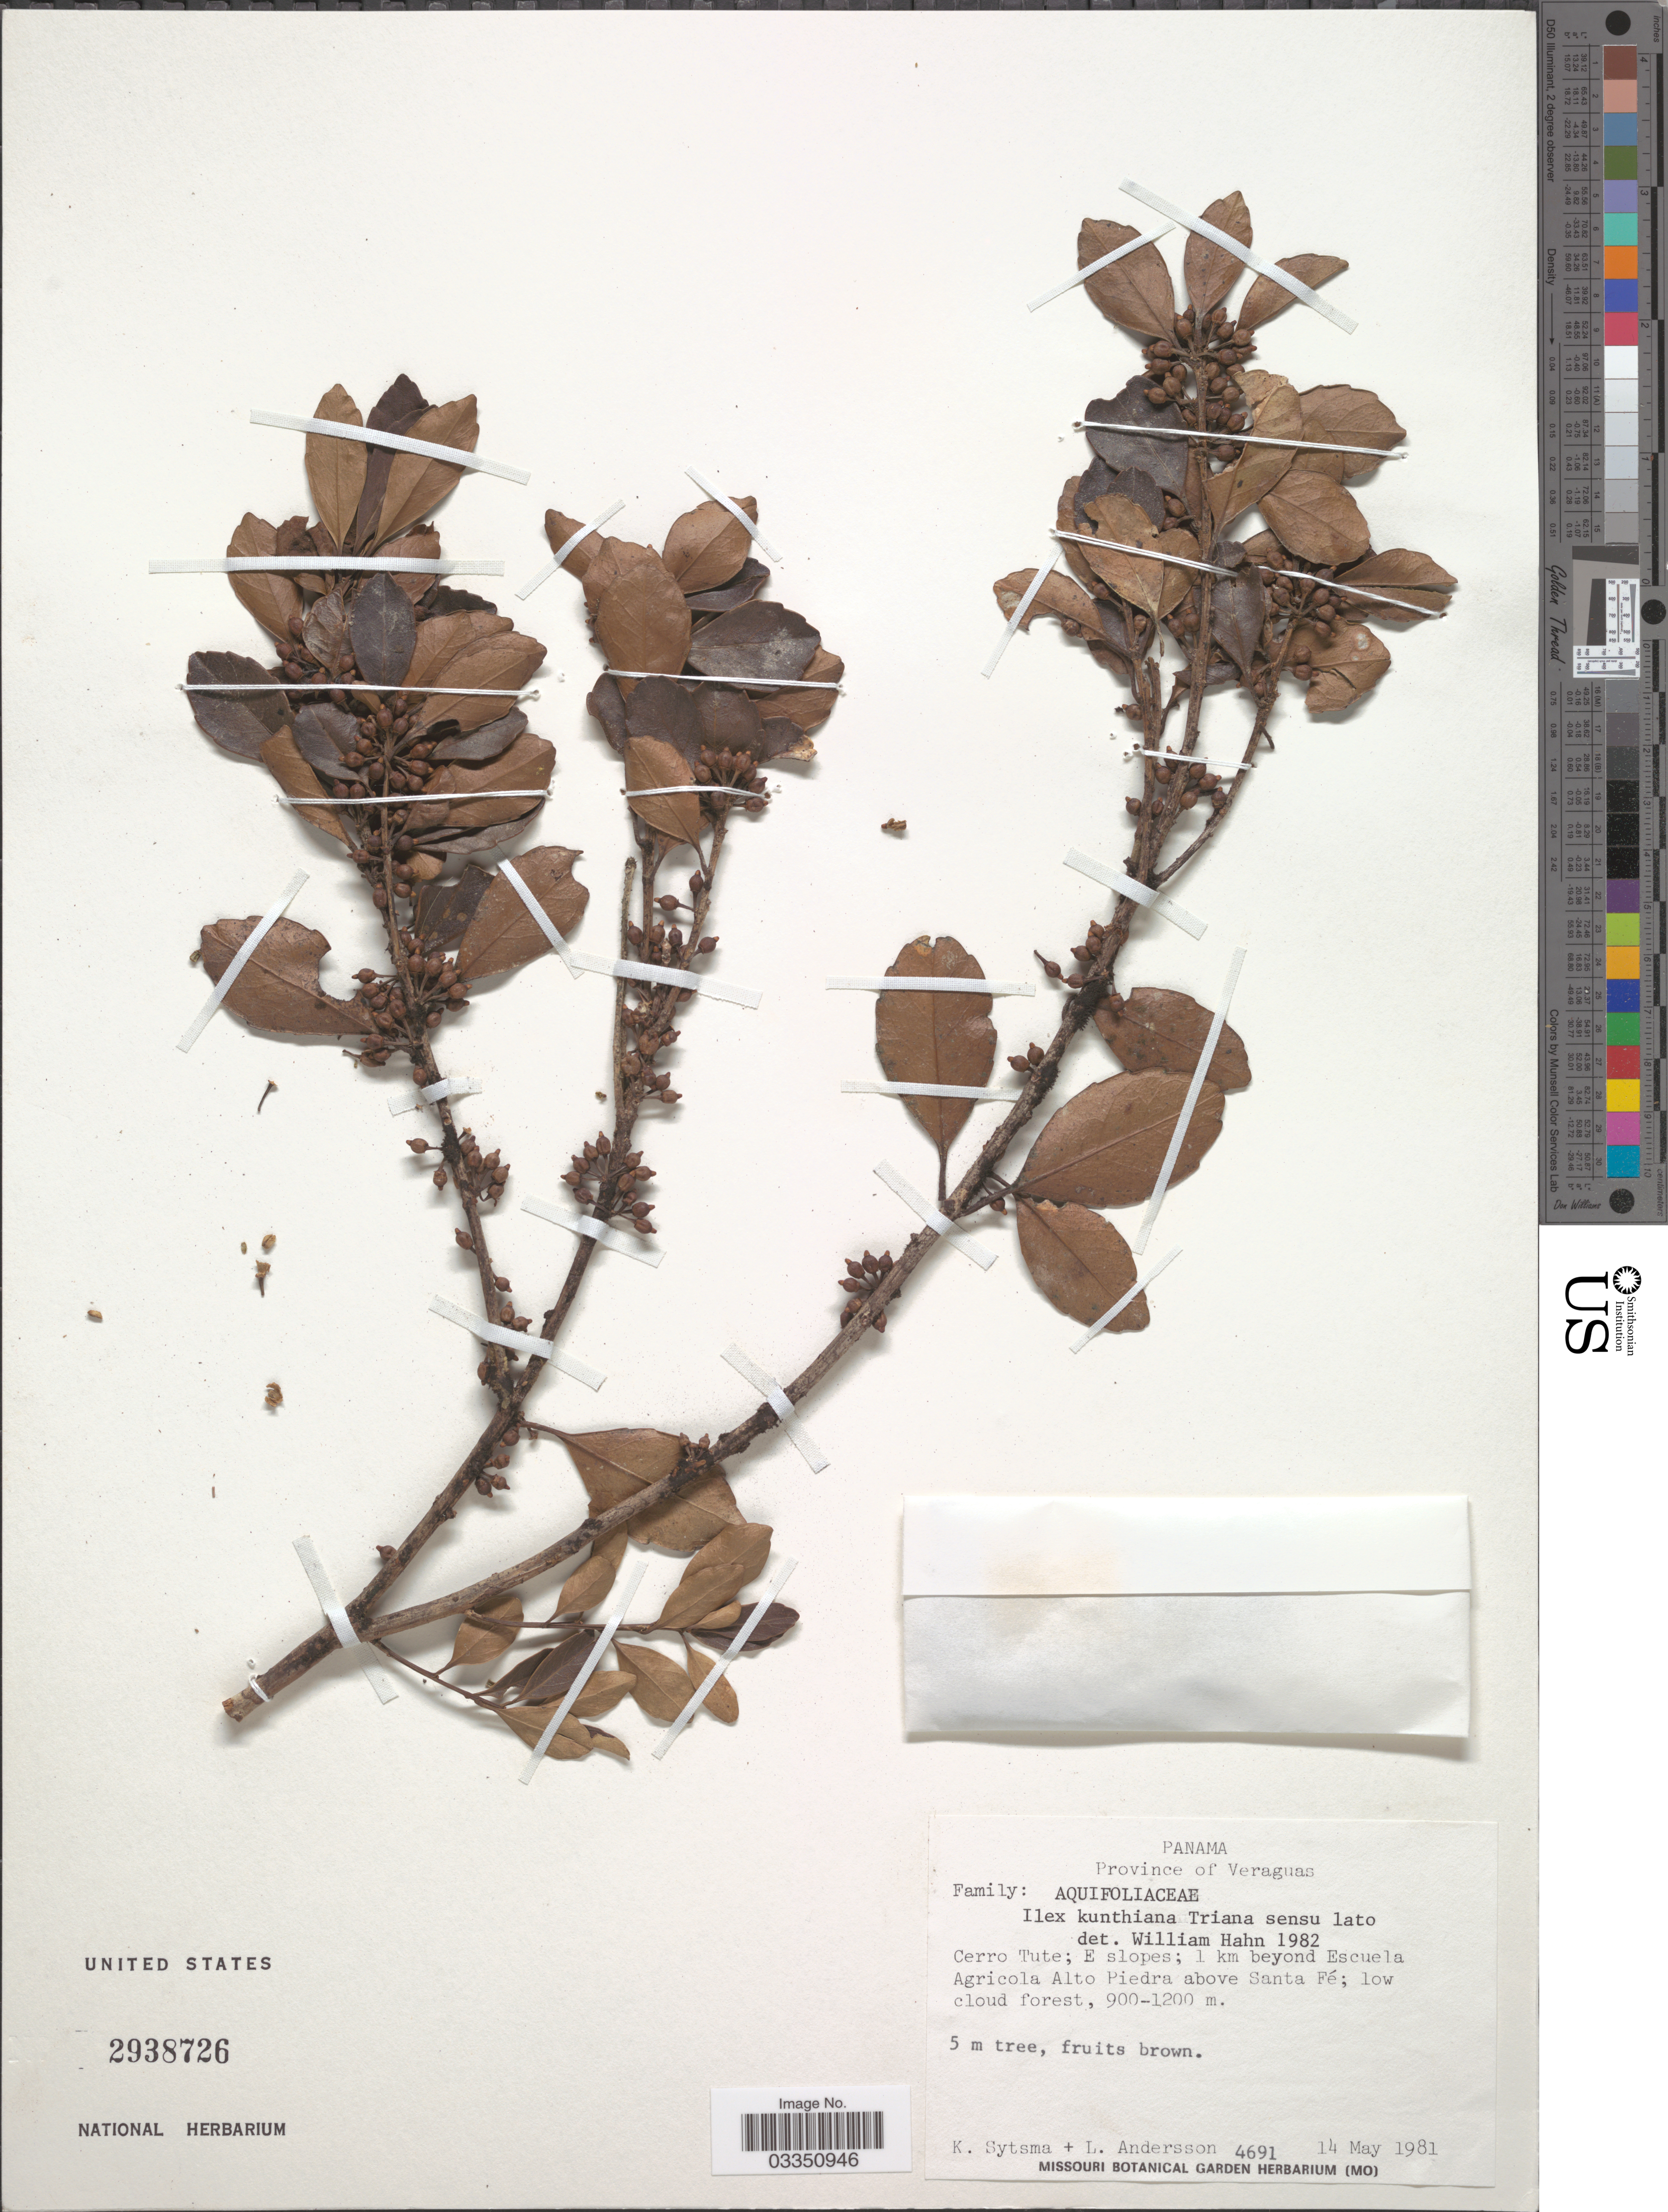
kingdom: Plantae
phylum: Tracheophyta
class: Magnoliopsida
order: Aquifoliales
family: Aquifoliaceae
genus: Ilex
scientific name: Ilex kunthiana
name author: Triana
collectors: K. J. Sytsma & L. Andersson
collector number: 4691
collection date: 1981-05-14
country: Panama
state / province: Veraguas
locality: Cerro Tute; E slopes; 1 km beyond Escuela Agricola Alto Piedra above Santa Fé.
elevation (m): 900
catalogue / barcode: US 2938726